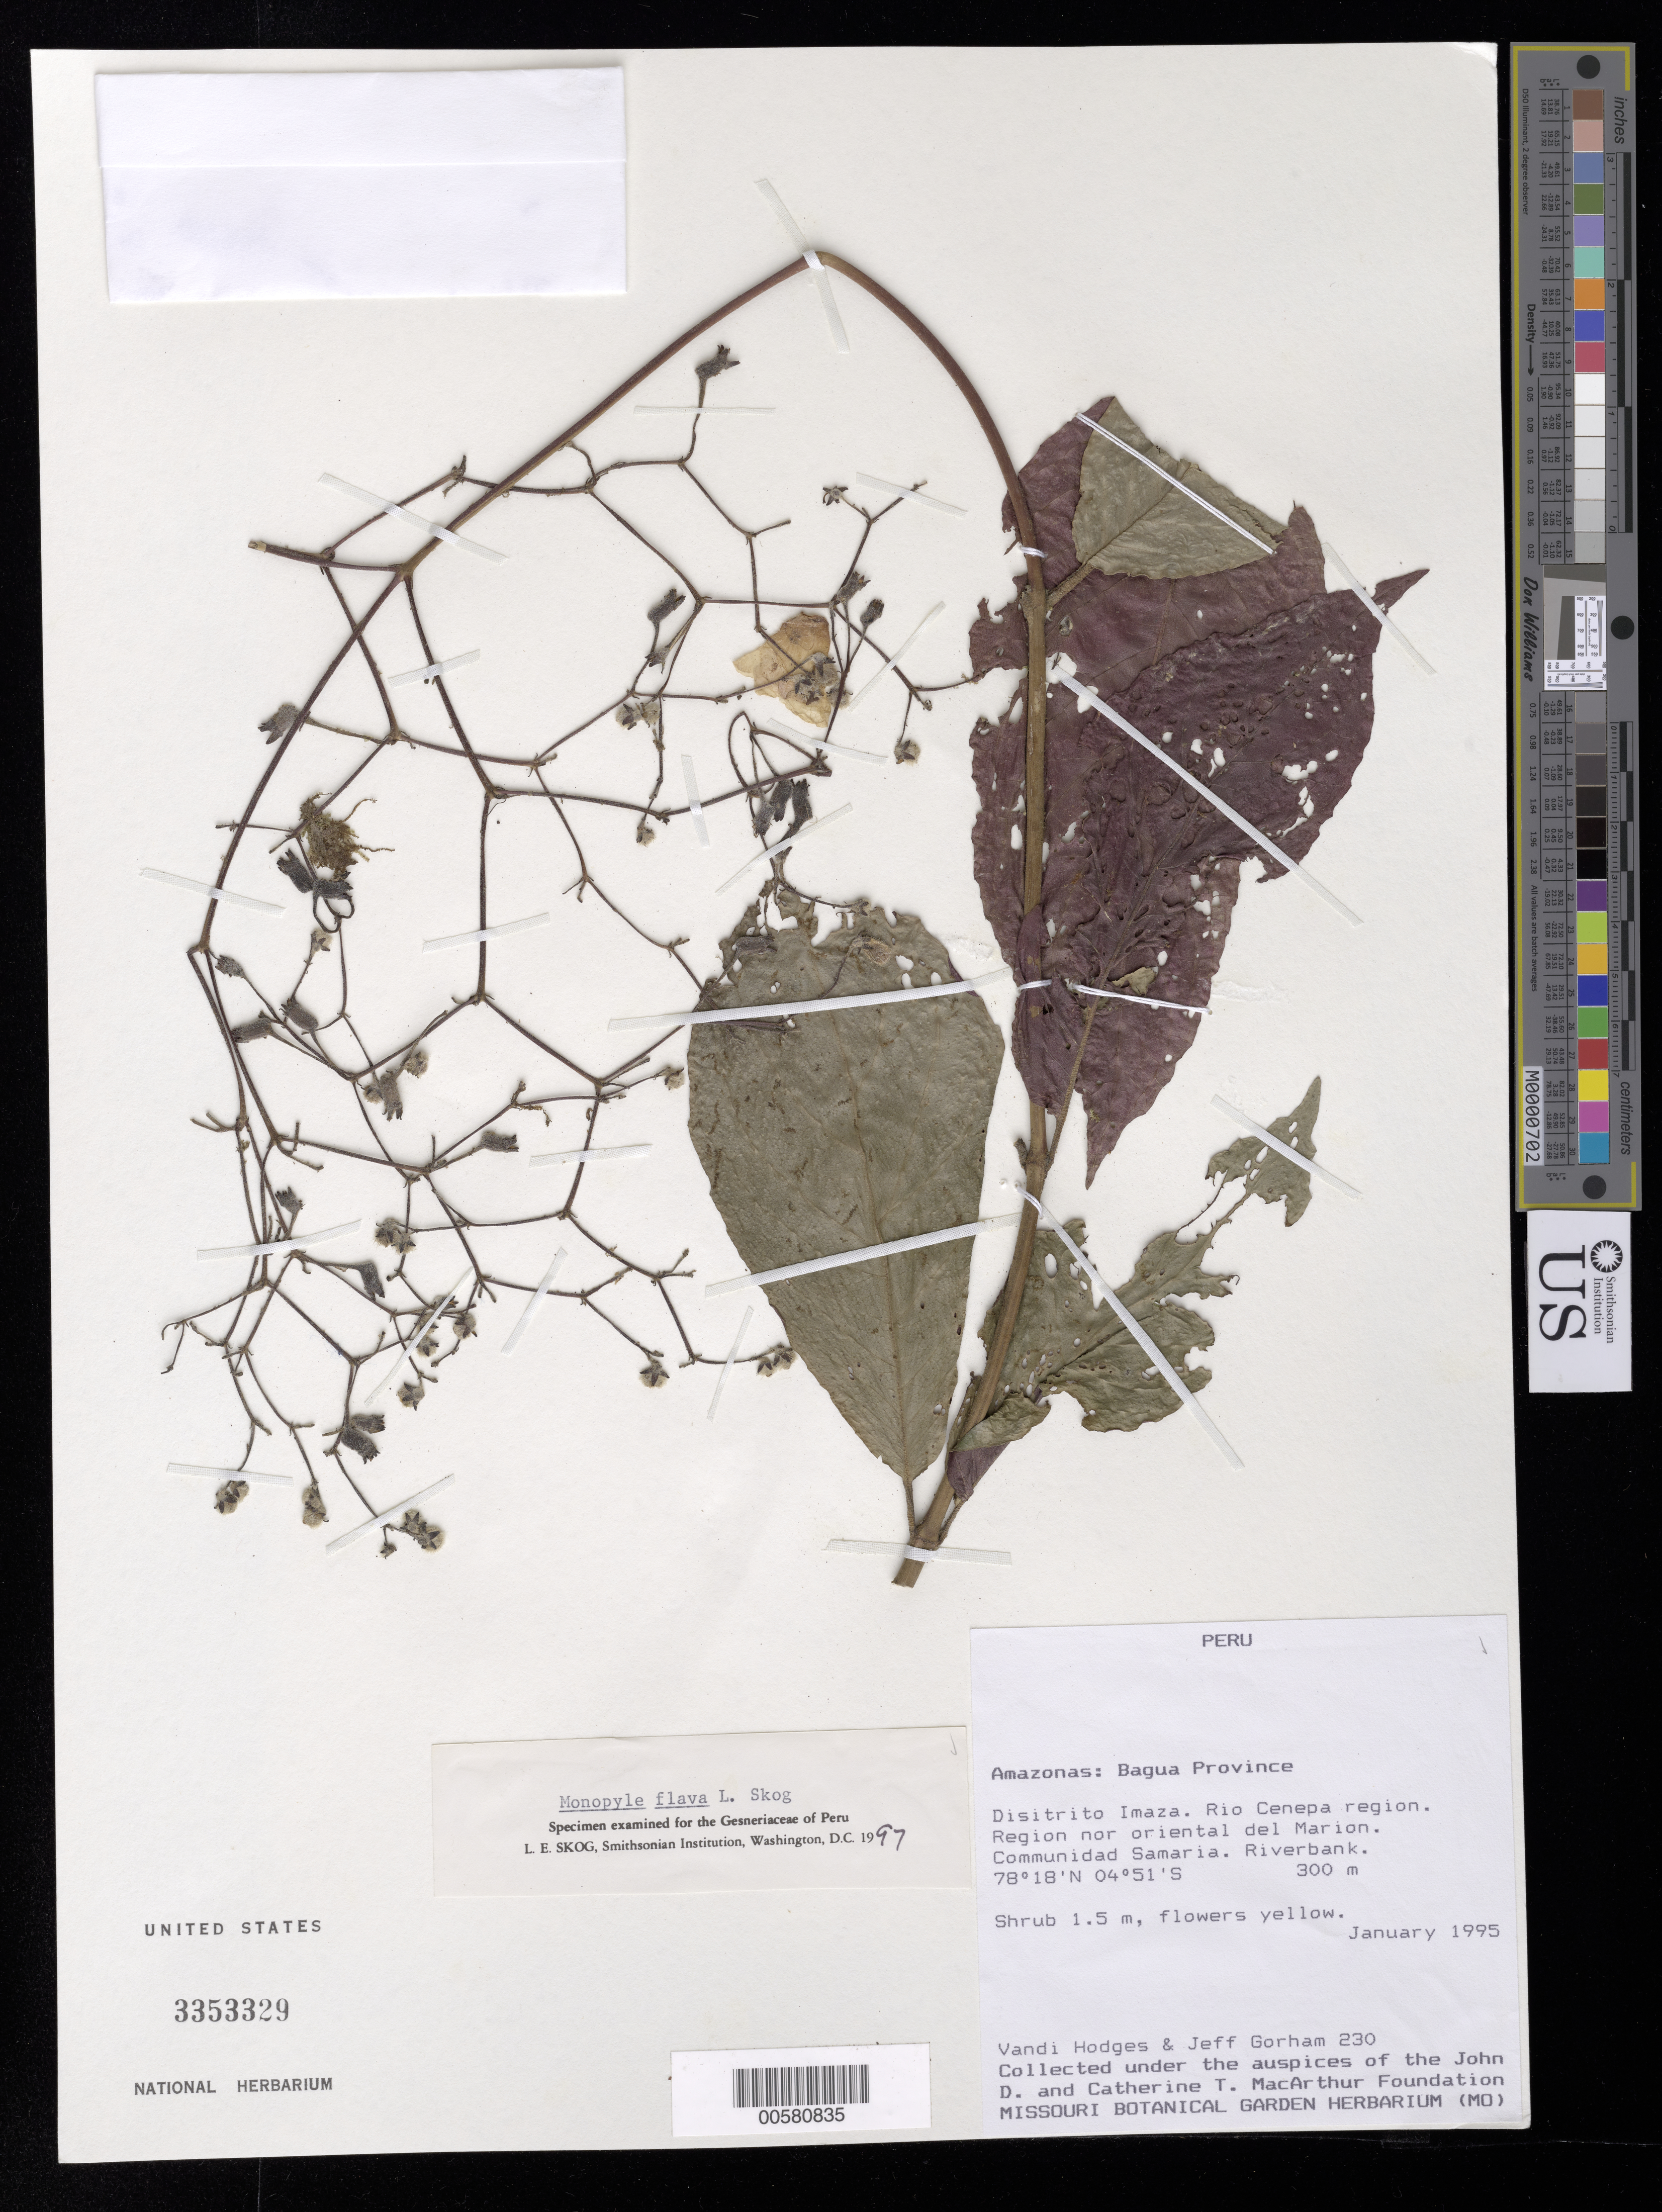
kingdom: Plantae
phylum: Tracheophyta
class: Magnoliopsida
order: Lamiales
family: Gesneriaceae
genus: Monopyle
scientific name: Monopyle flava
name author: L.E. Skog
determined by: Skog, Laurence E.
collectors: V. Hodges & J. Gorham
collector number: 230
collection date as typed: Jan 1995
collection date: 1995-01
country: Peru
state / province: Amazonas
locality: Prov. Bagua, dtto. Imaza; Rio Cenepa region, region nor oriental del Marion, communidad Samaria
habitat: Riverbank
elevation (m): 300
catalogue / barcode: US 3353329